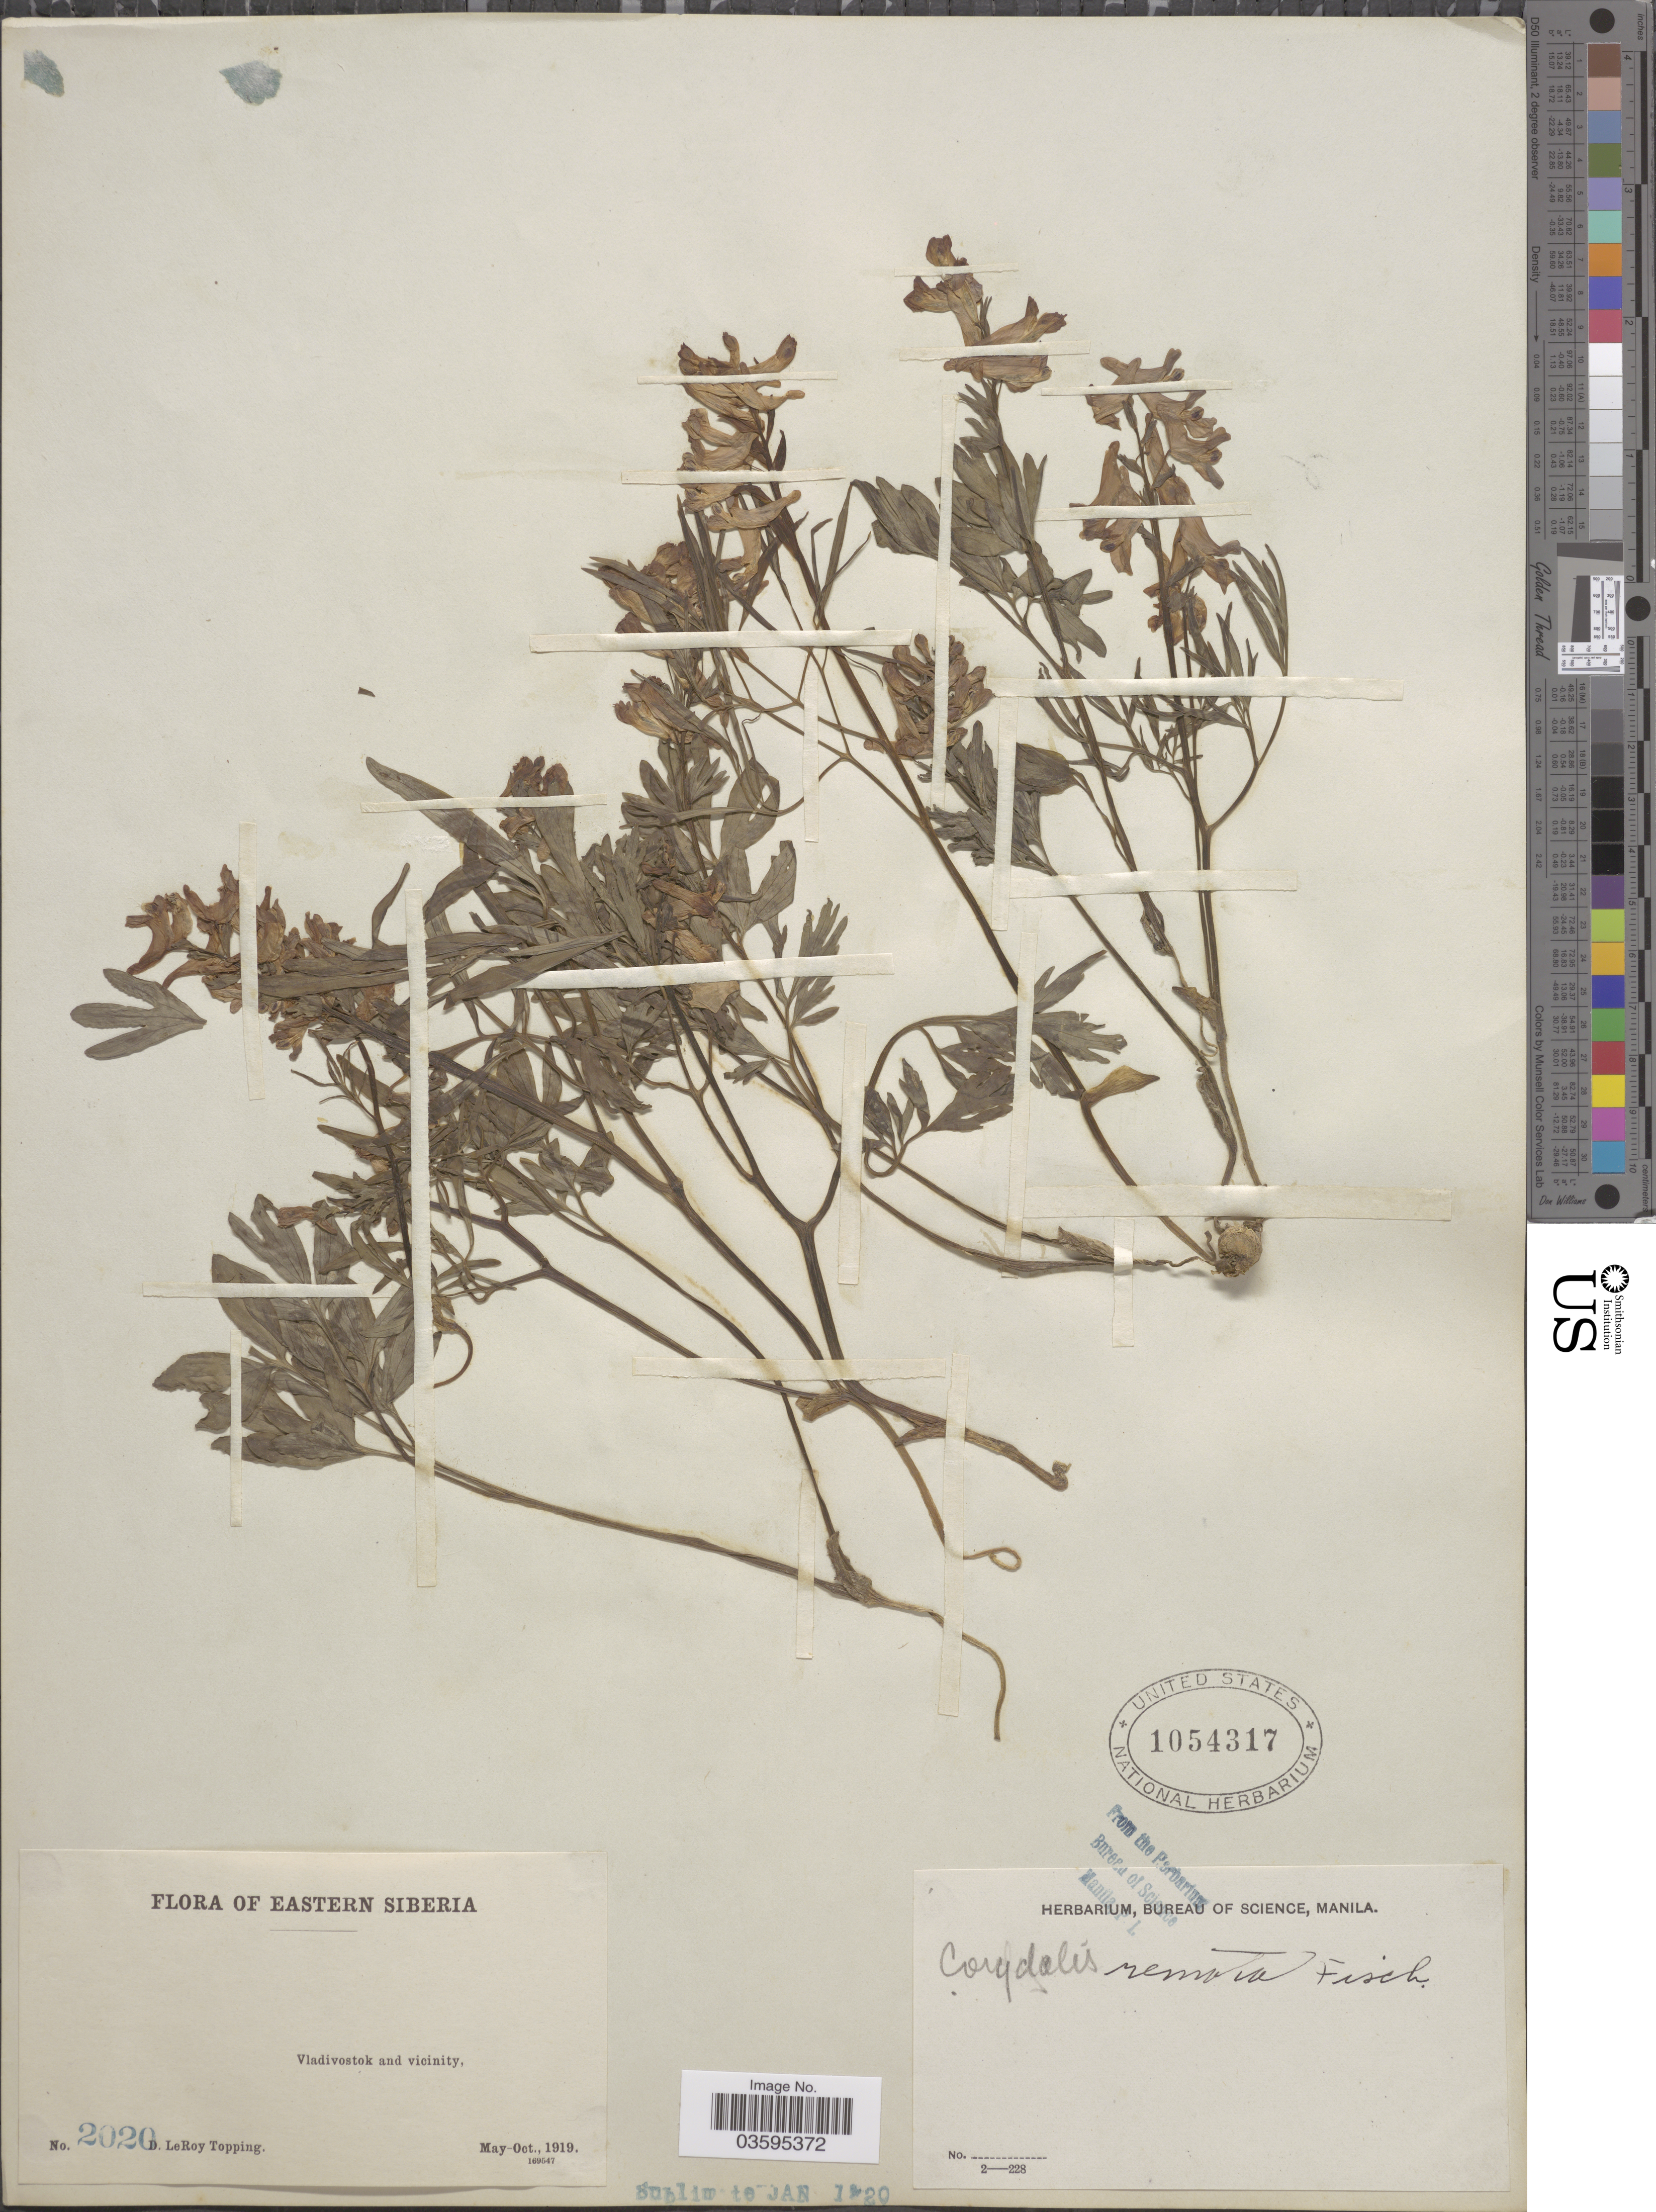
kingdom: Plantae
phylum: Tracheophyta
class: Magnoliopsida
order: Ranunculales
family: Papaveraceae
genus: Corydalis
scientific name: Corydalis remota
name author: Fisch. & Maxim.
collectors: D. L. Topping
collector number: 2020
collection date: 1919-05/1919-10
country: Russian Federation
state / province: Primorsky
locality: Eastern Siberia. Vladivostok and vicinity.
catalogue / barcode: US 1054317